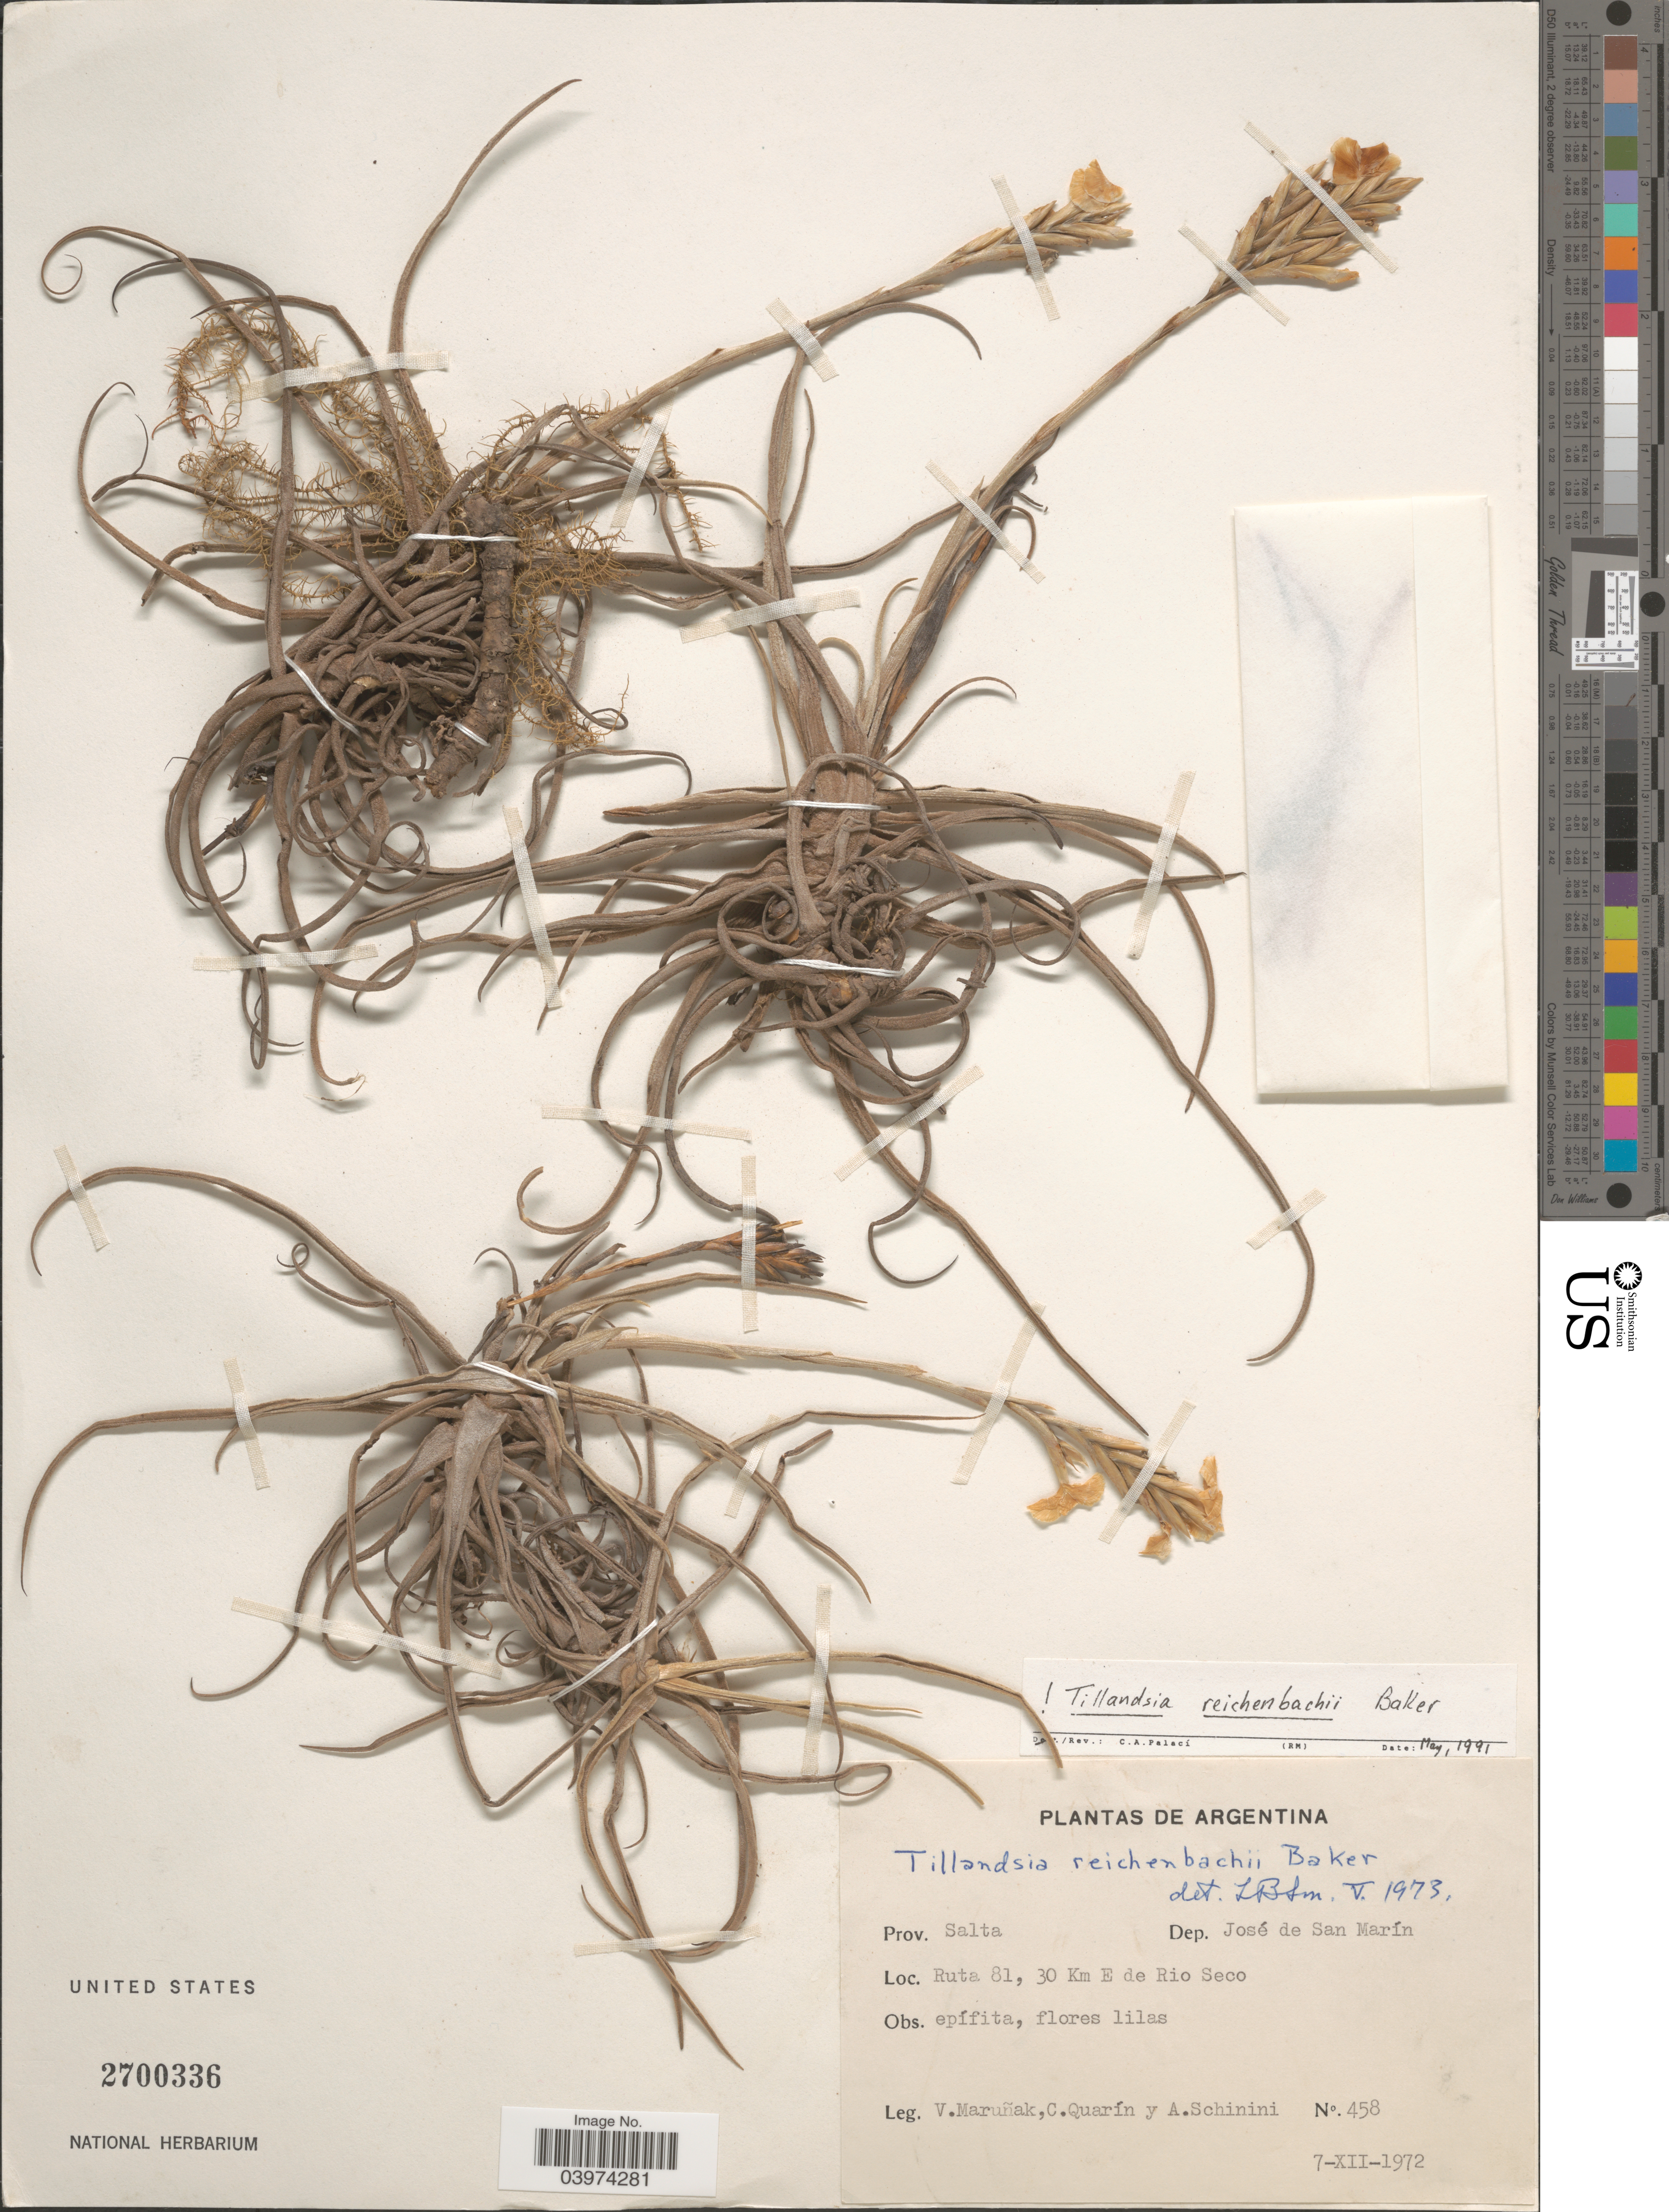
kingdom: Plantae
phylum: Tracheophyta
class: Liliopsida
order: Poales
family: Bromeliaceae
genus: Tillandsia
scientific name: Tillandsia reichenbachii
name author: Baker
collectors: V. Maruñak, C. Quarín & A. Schinini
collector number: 458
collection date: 1972-12-07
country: Argentina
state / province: Salta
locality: Dep. José de San Marín. Ruta 81, 30 Km E de Rio Seco.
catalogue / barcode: US 2700336